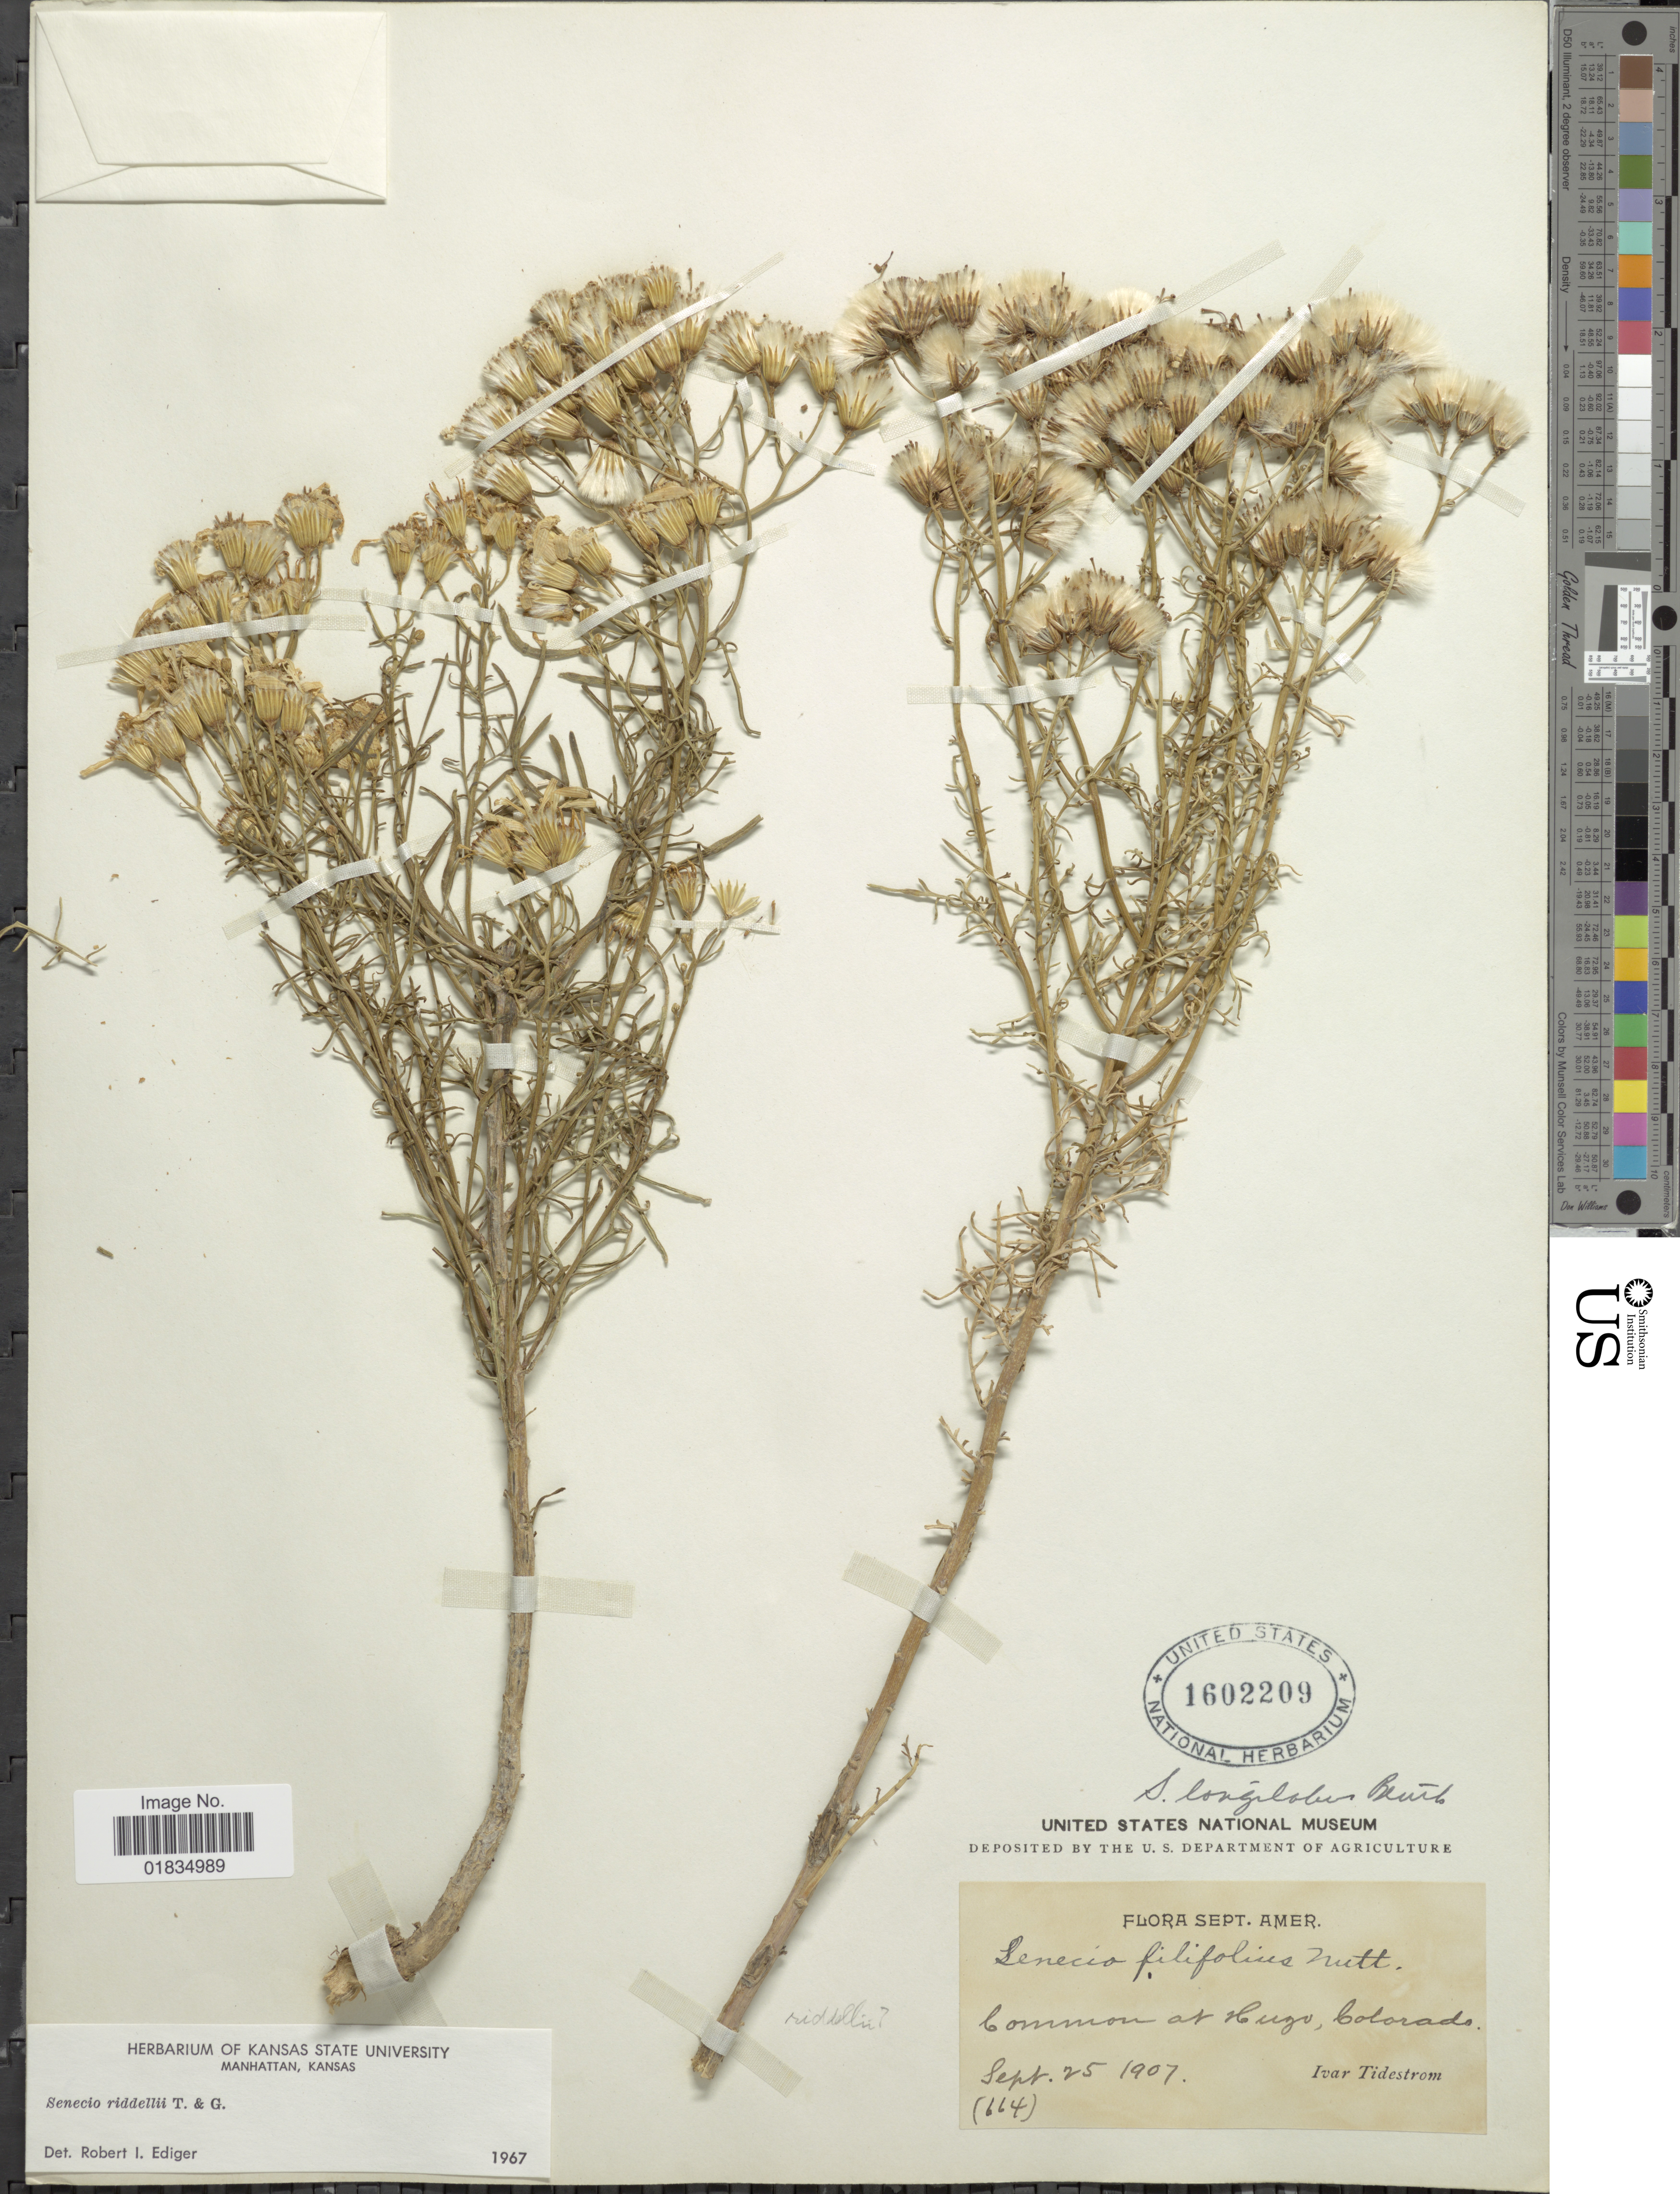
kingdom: Plantae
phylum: Tracheophyta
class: Magnoliopsida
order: Asterales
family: Asteraceae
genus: Senecio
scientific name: Senecio riddellii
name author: Torr. & A. Gray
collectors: I. F. Tidestrom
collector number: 664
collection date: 1907-09-25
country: United States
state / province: Colorado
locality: At Hugo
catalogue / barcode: US 1602209